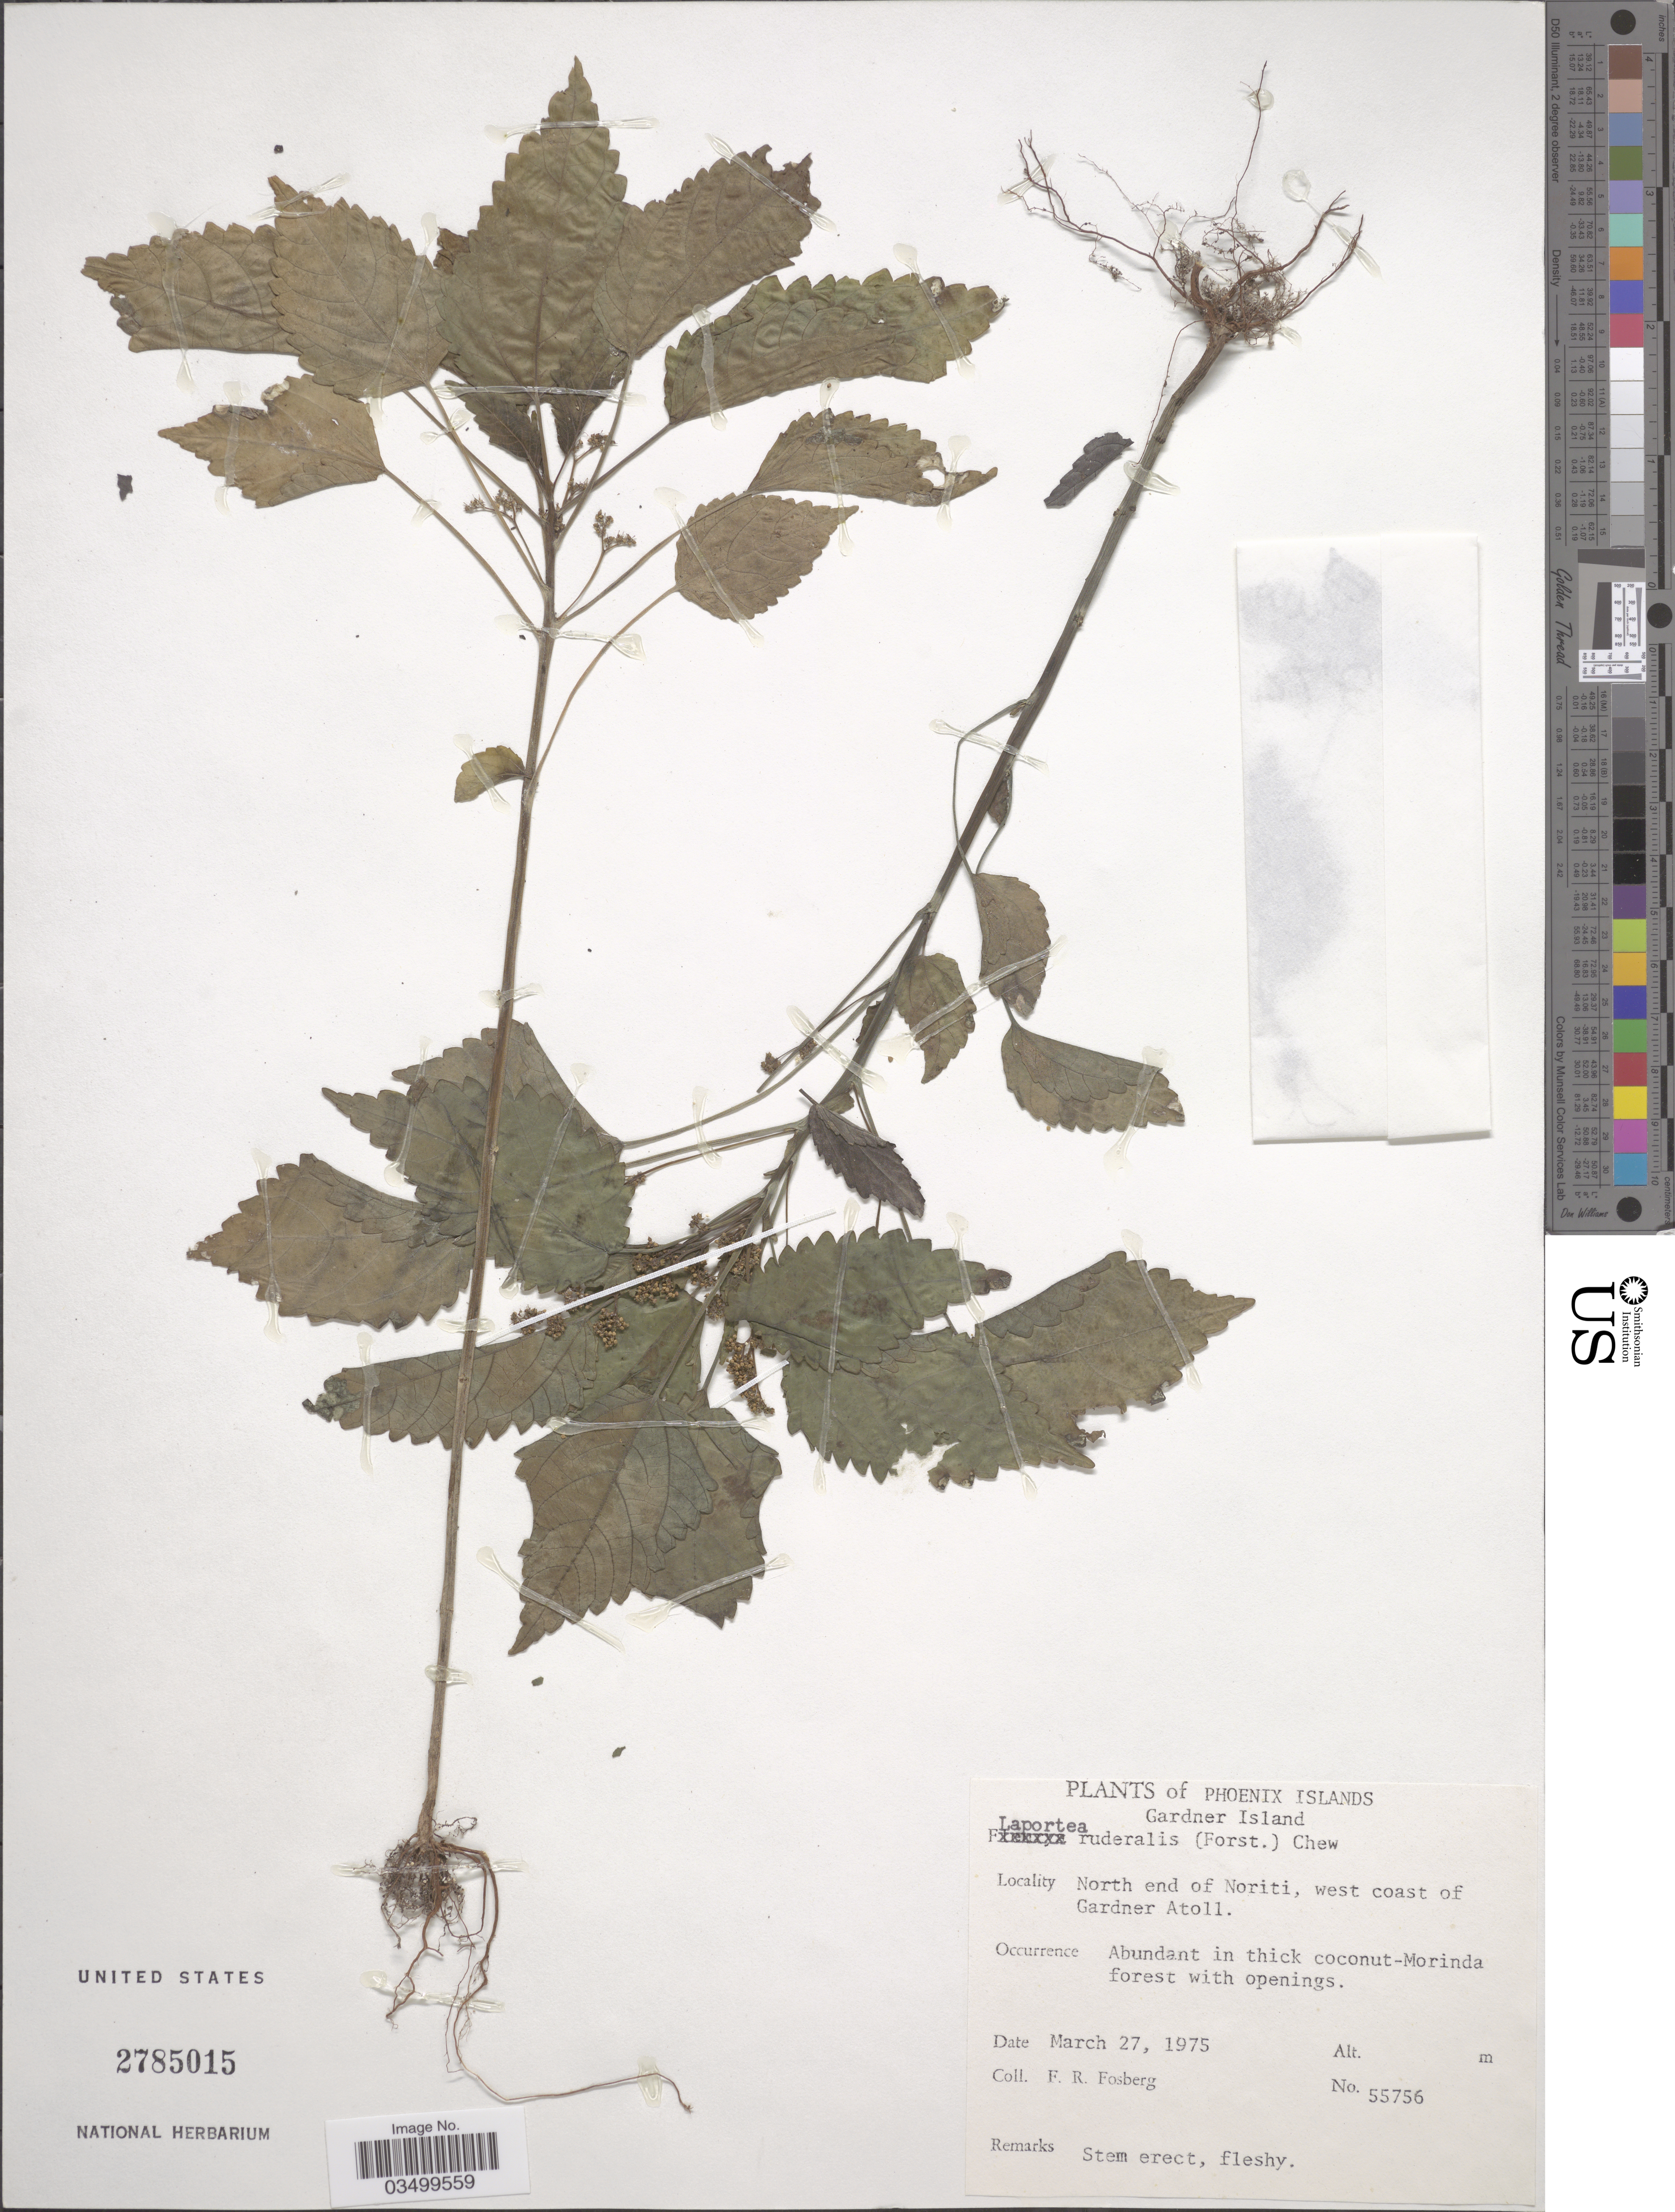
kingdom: Plantae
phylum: Tracheophyta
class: Magnoliopsida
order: Rosales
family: Urticaceae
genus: Laportea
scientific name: Laportea ruderalis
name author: (G. Forst.) Chew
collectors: F. R. Fosberg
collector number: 55756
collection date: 1975-03-27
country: Kiribati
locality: Phoenix Islands. Gardner Island. North end of Noriti, west coast of Gardner Atoll.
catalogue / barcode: US 2785015